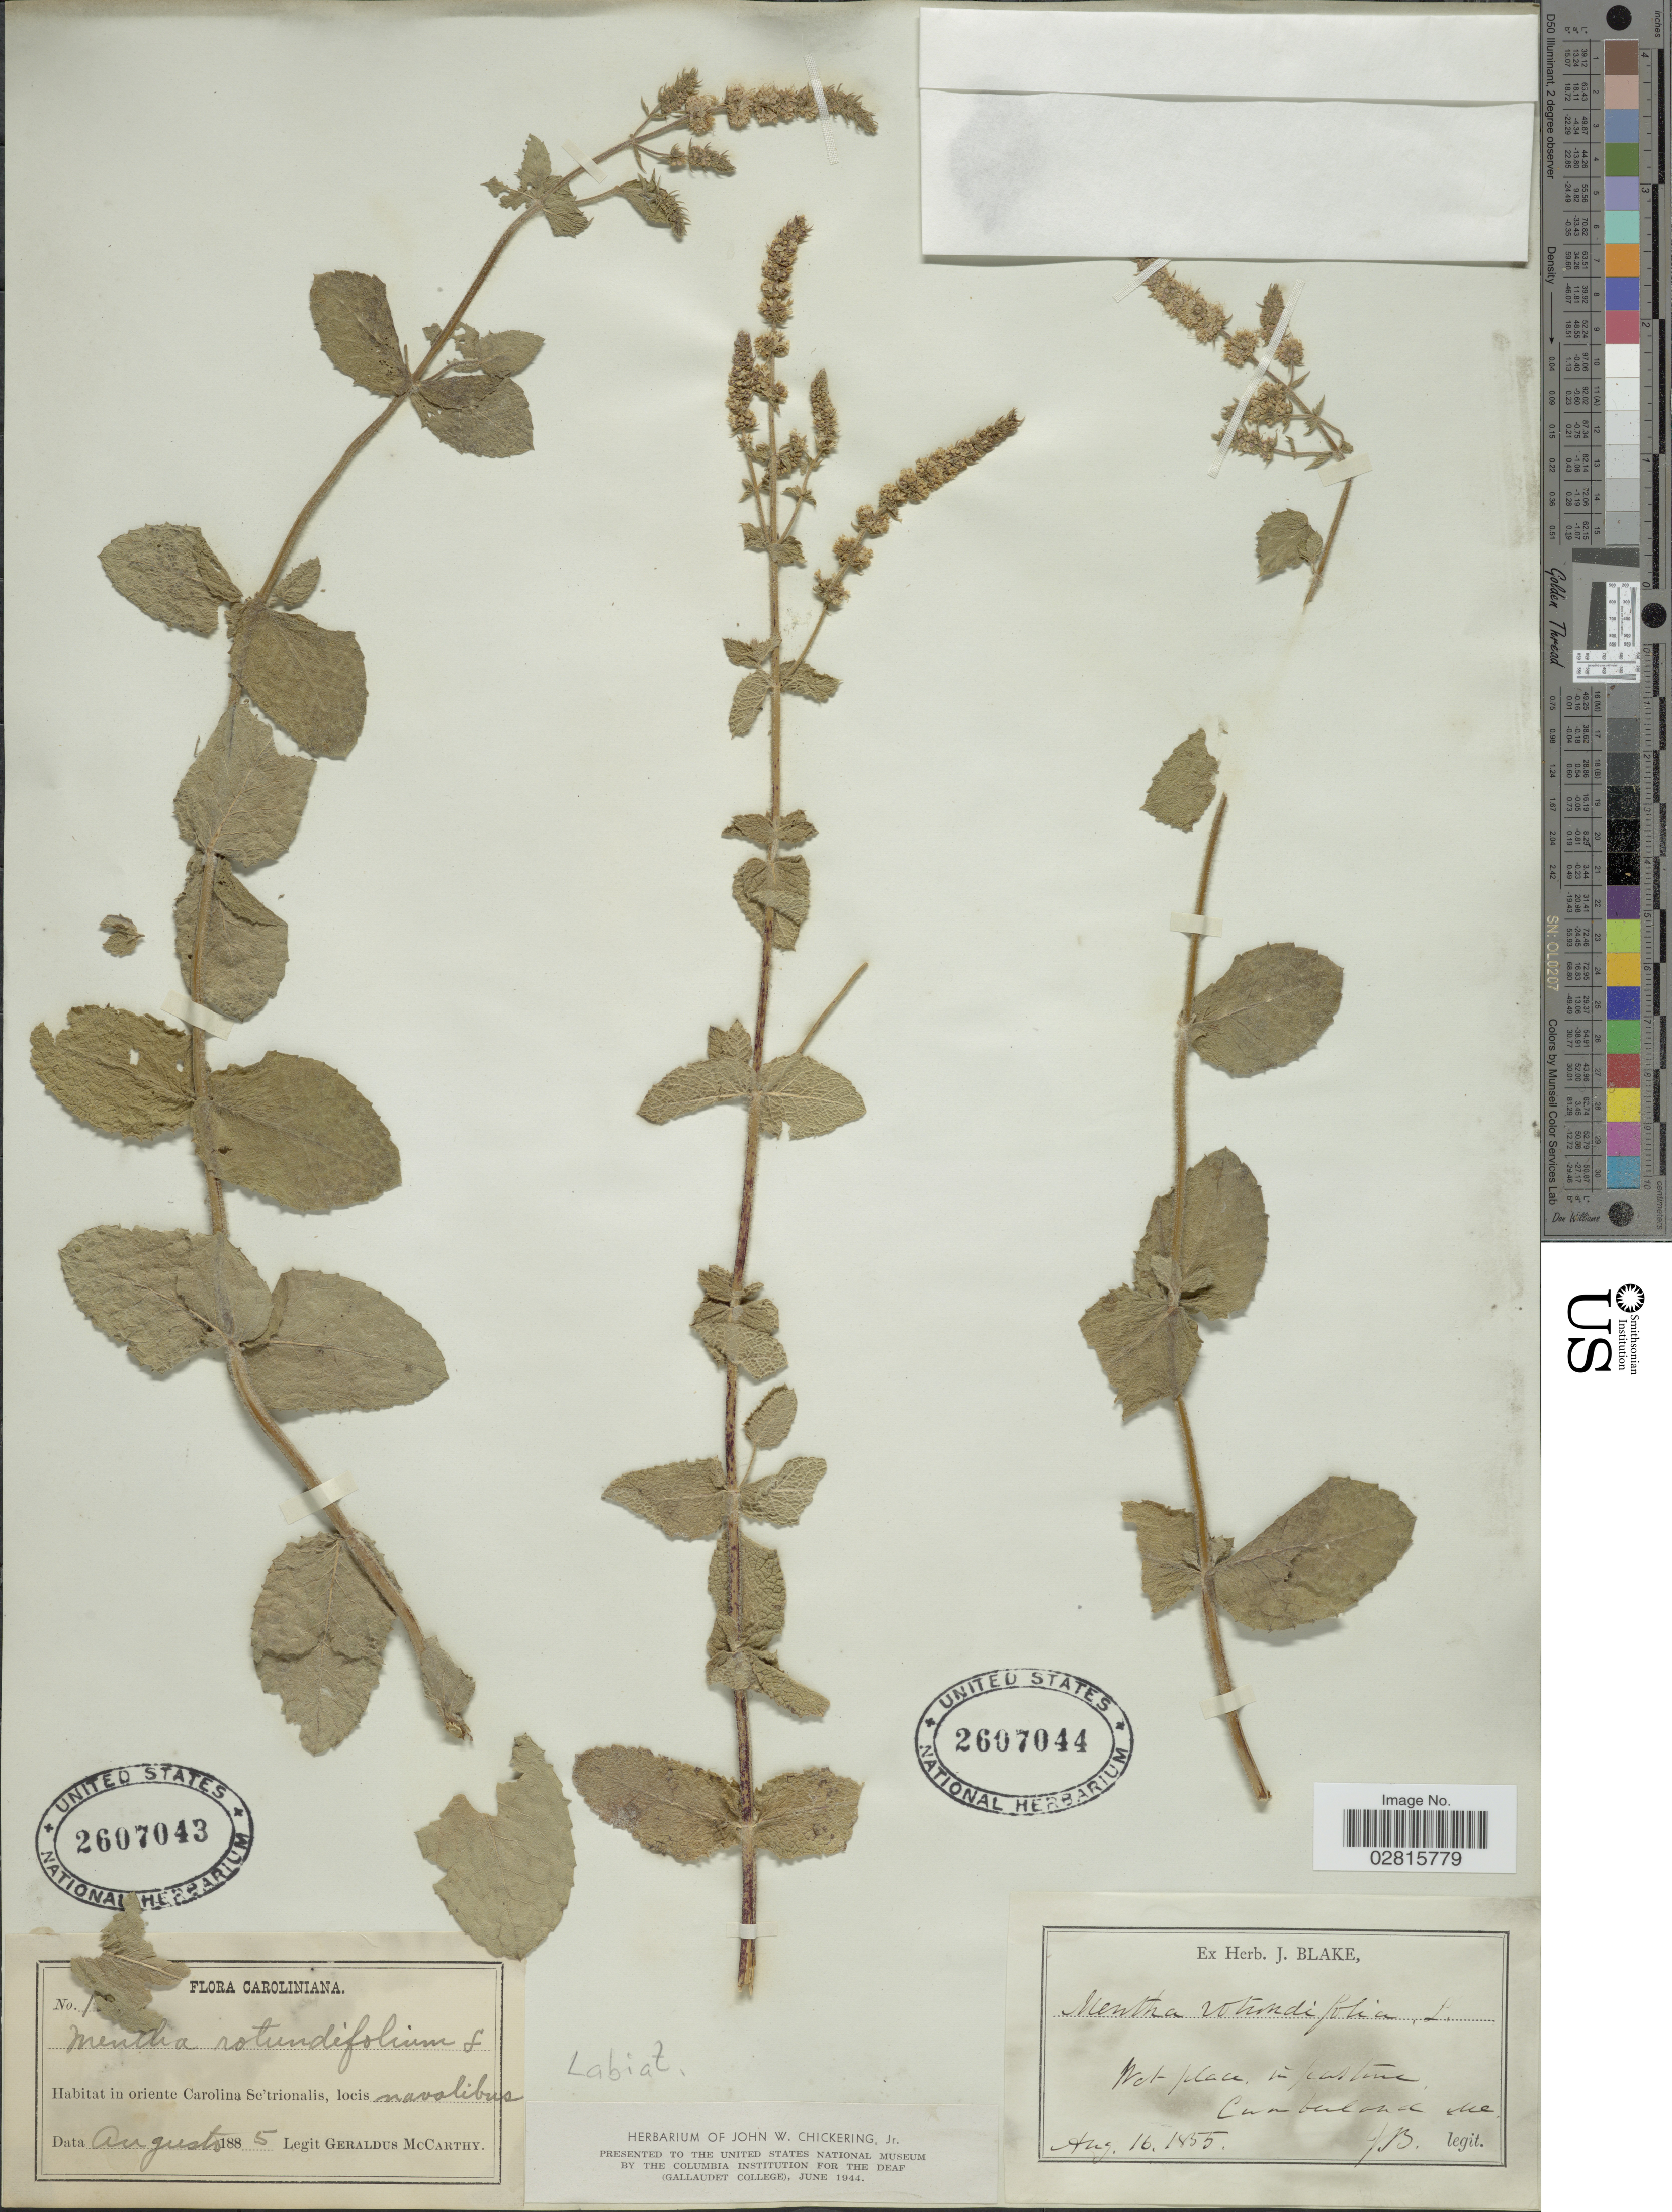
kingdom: Plantae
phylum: Tracheophyta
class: Magnoliopsida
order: Lamiales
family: Lamiaceae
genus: Mentha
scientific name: Mentha rotundifolia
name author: (L.) Huds.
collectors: M. McCarthy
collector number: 1!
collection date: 1885-08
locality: Caroliniana, oriente Carolina Se'trionalis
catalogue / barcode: US 2607043